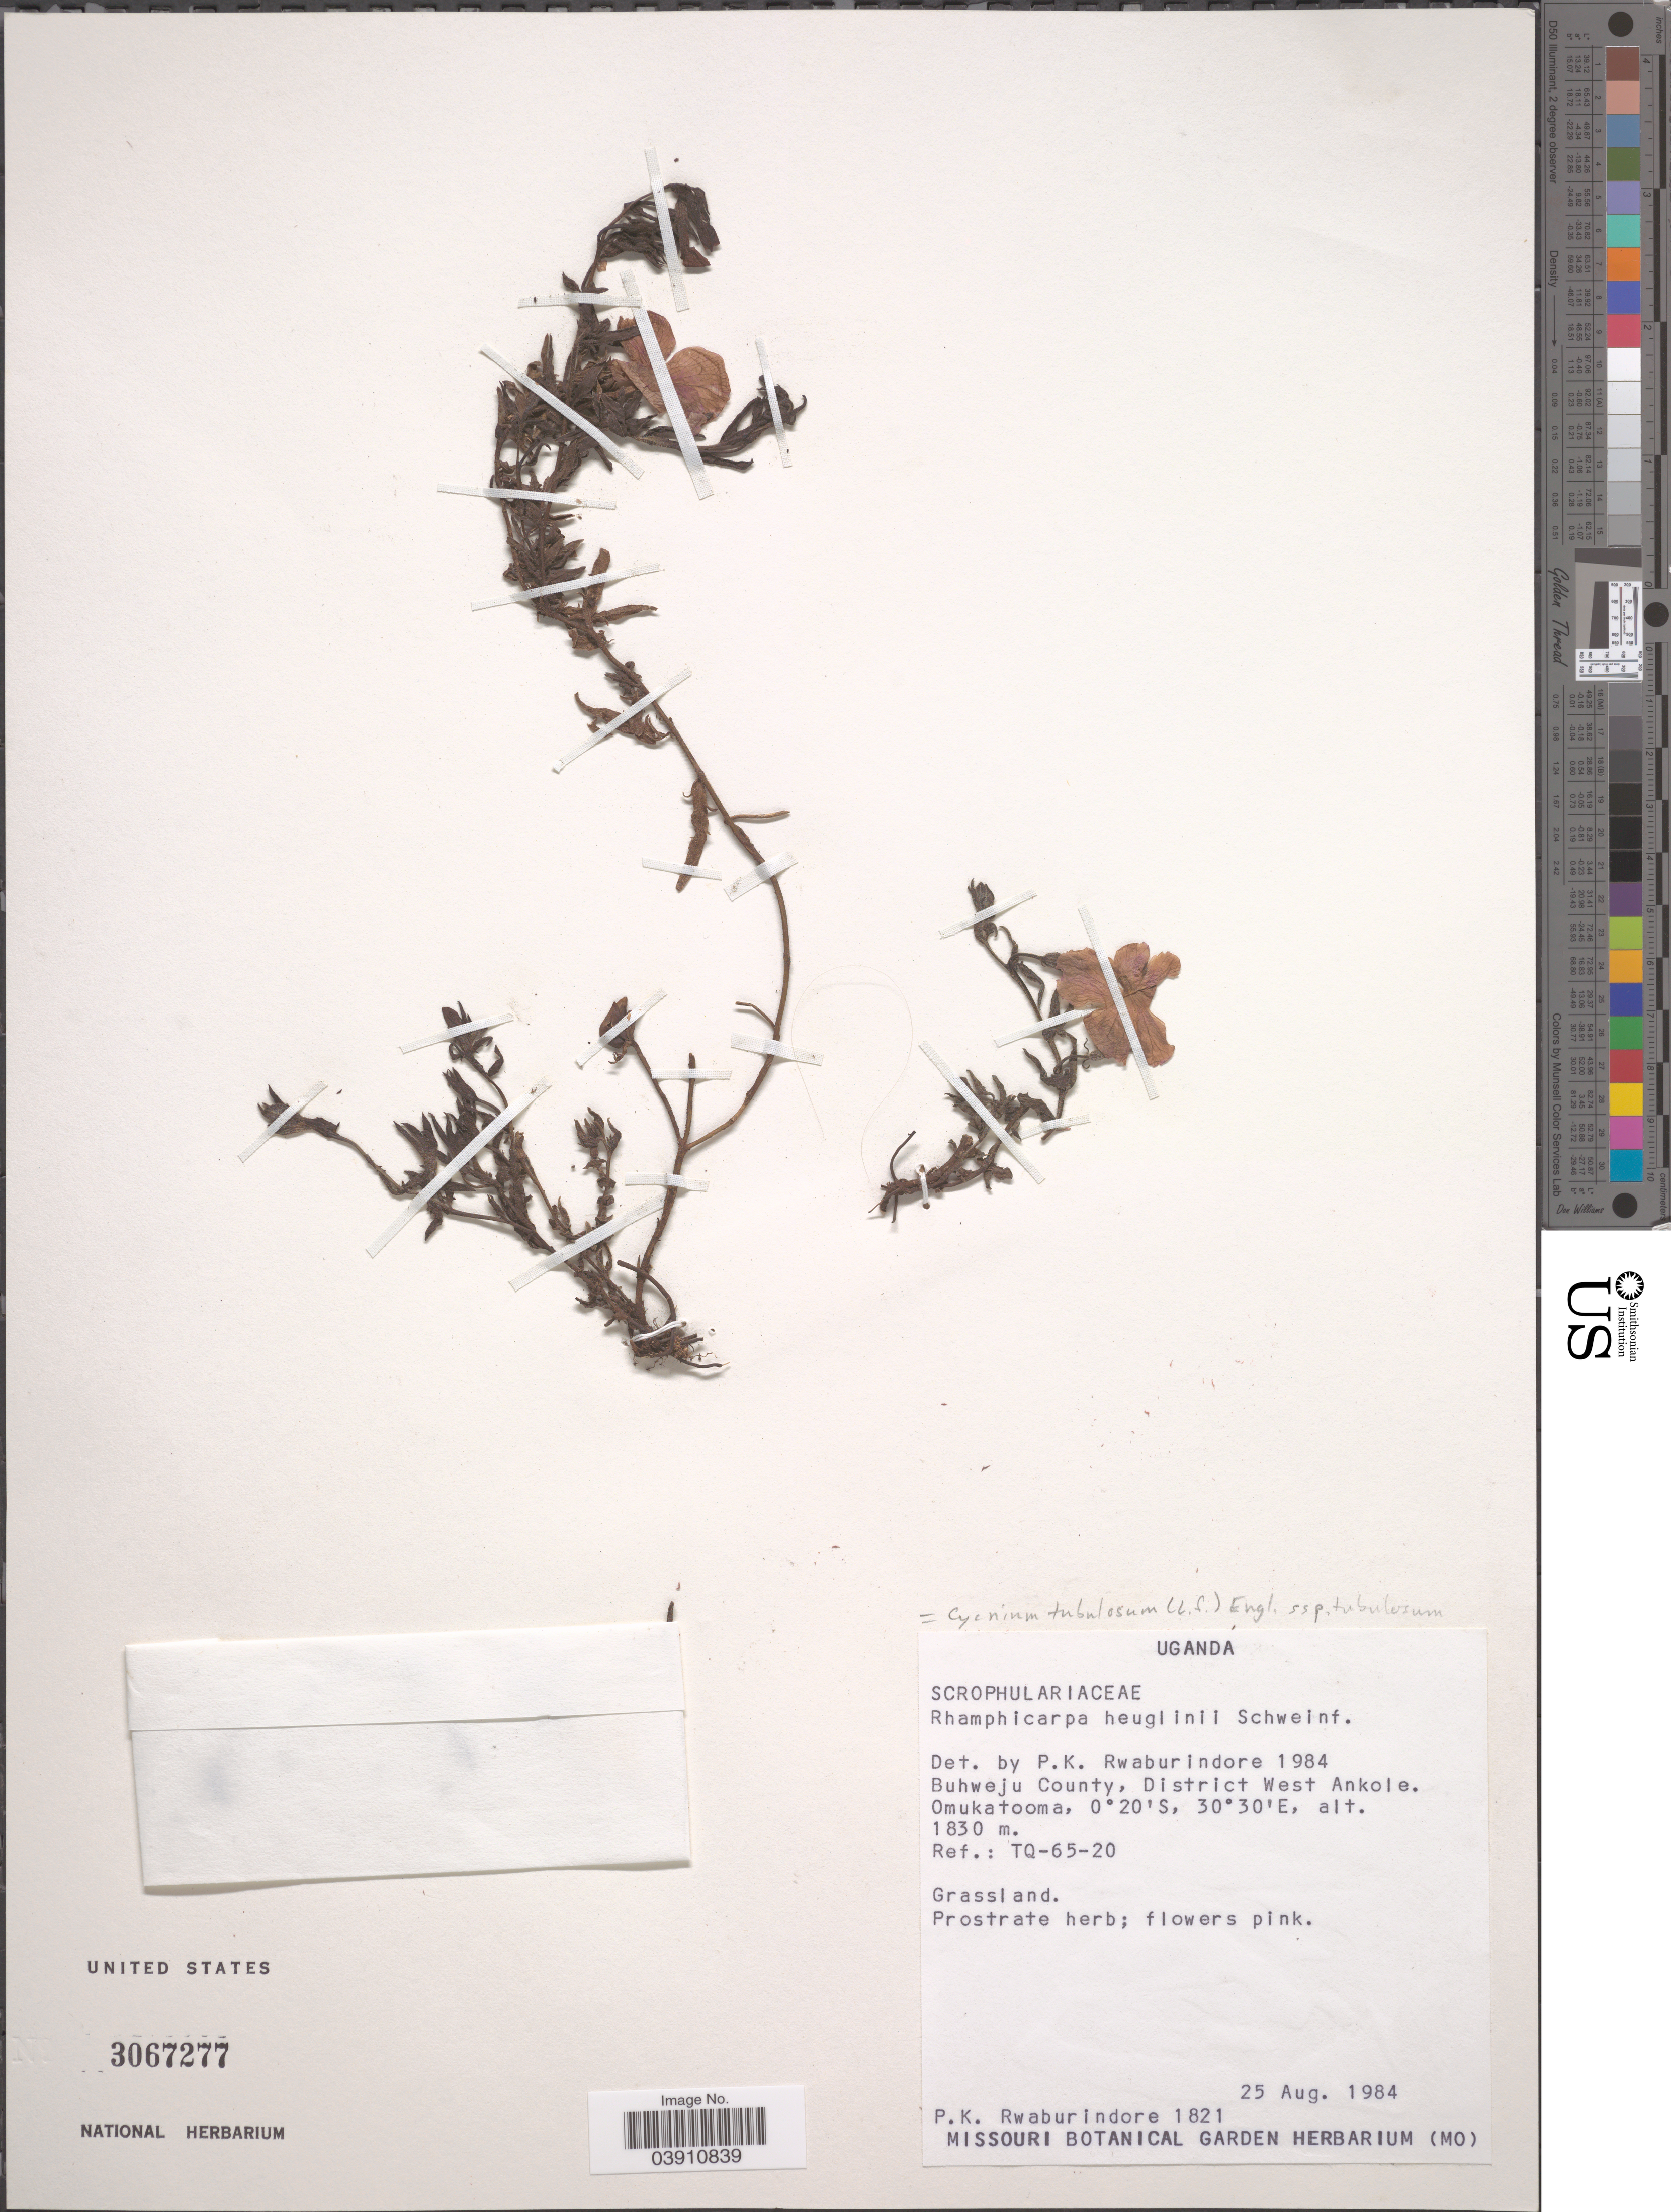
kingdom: Plantae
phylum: Tracheophyta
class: Magnoliopsida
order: Lamiales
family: Orobanchaceae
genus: Cycnium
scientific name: Cycnium tubulosum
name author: (L. f.) Engl.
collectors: P. Rwaburindore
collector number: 1821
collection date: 1984-08-25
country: Uganda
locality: Buhweju County, District West Ankole. Omukatooma. Ref.: TQ-65-20.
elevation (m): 1830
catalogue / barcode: US 3067277